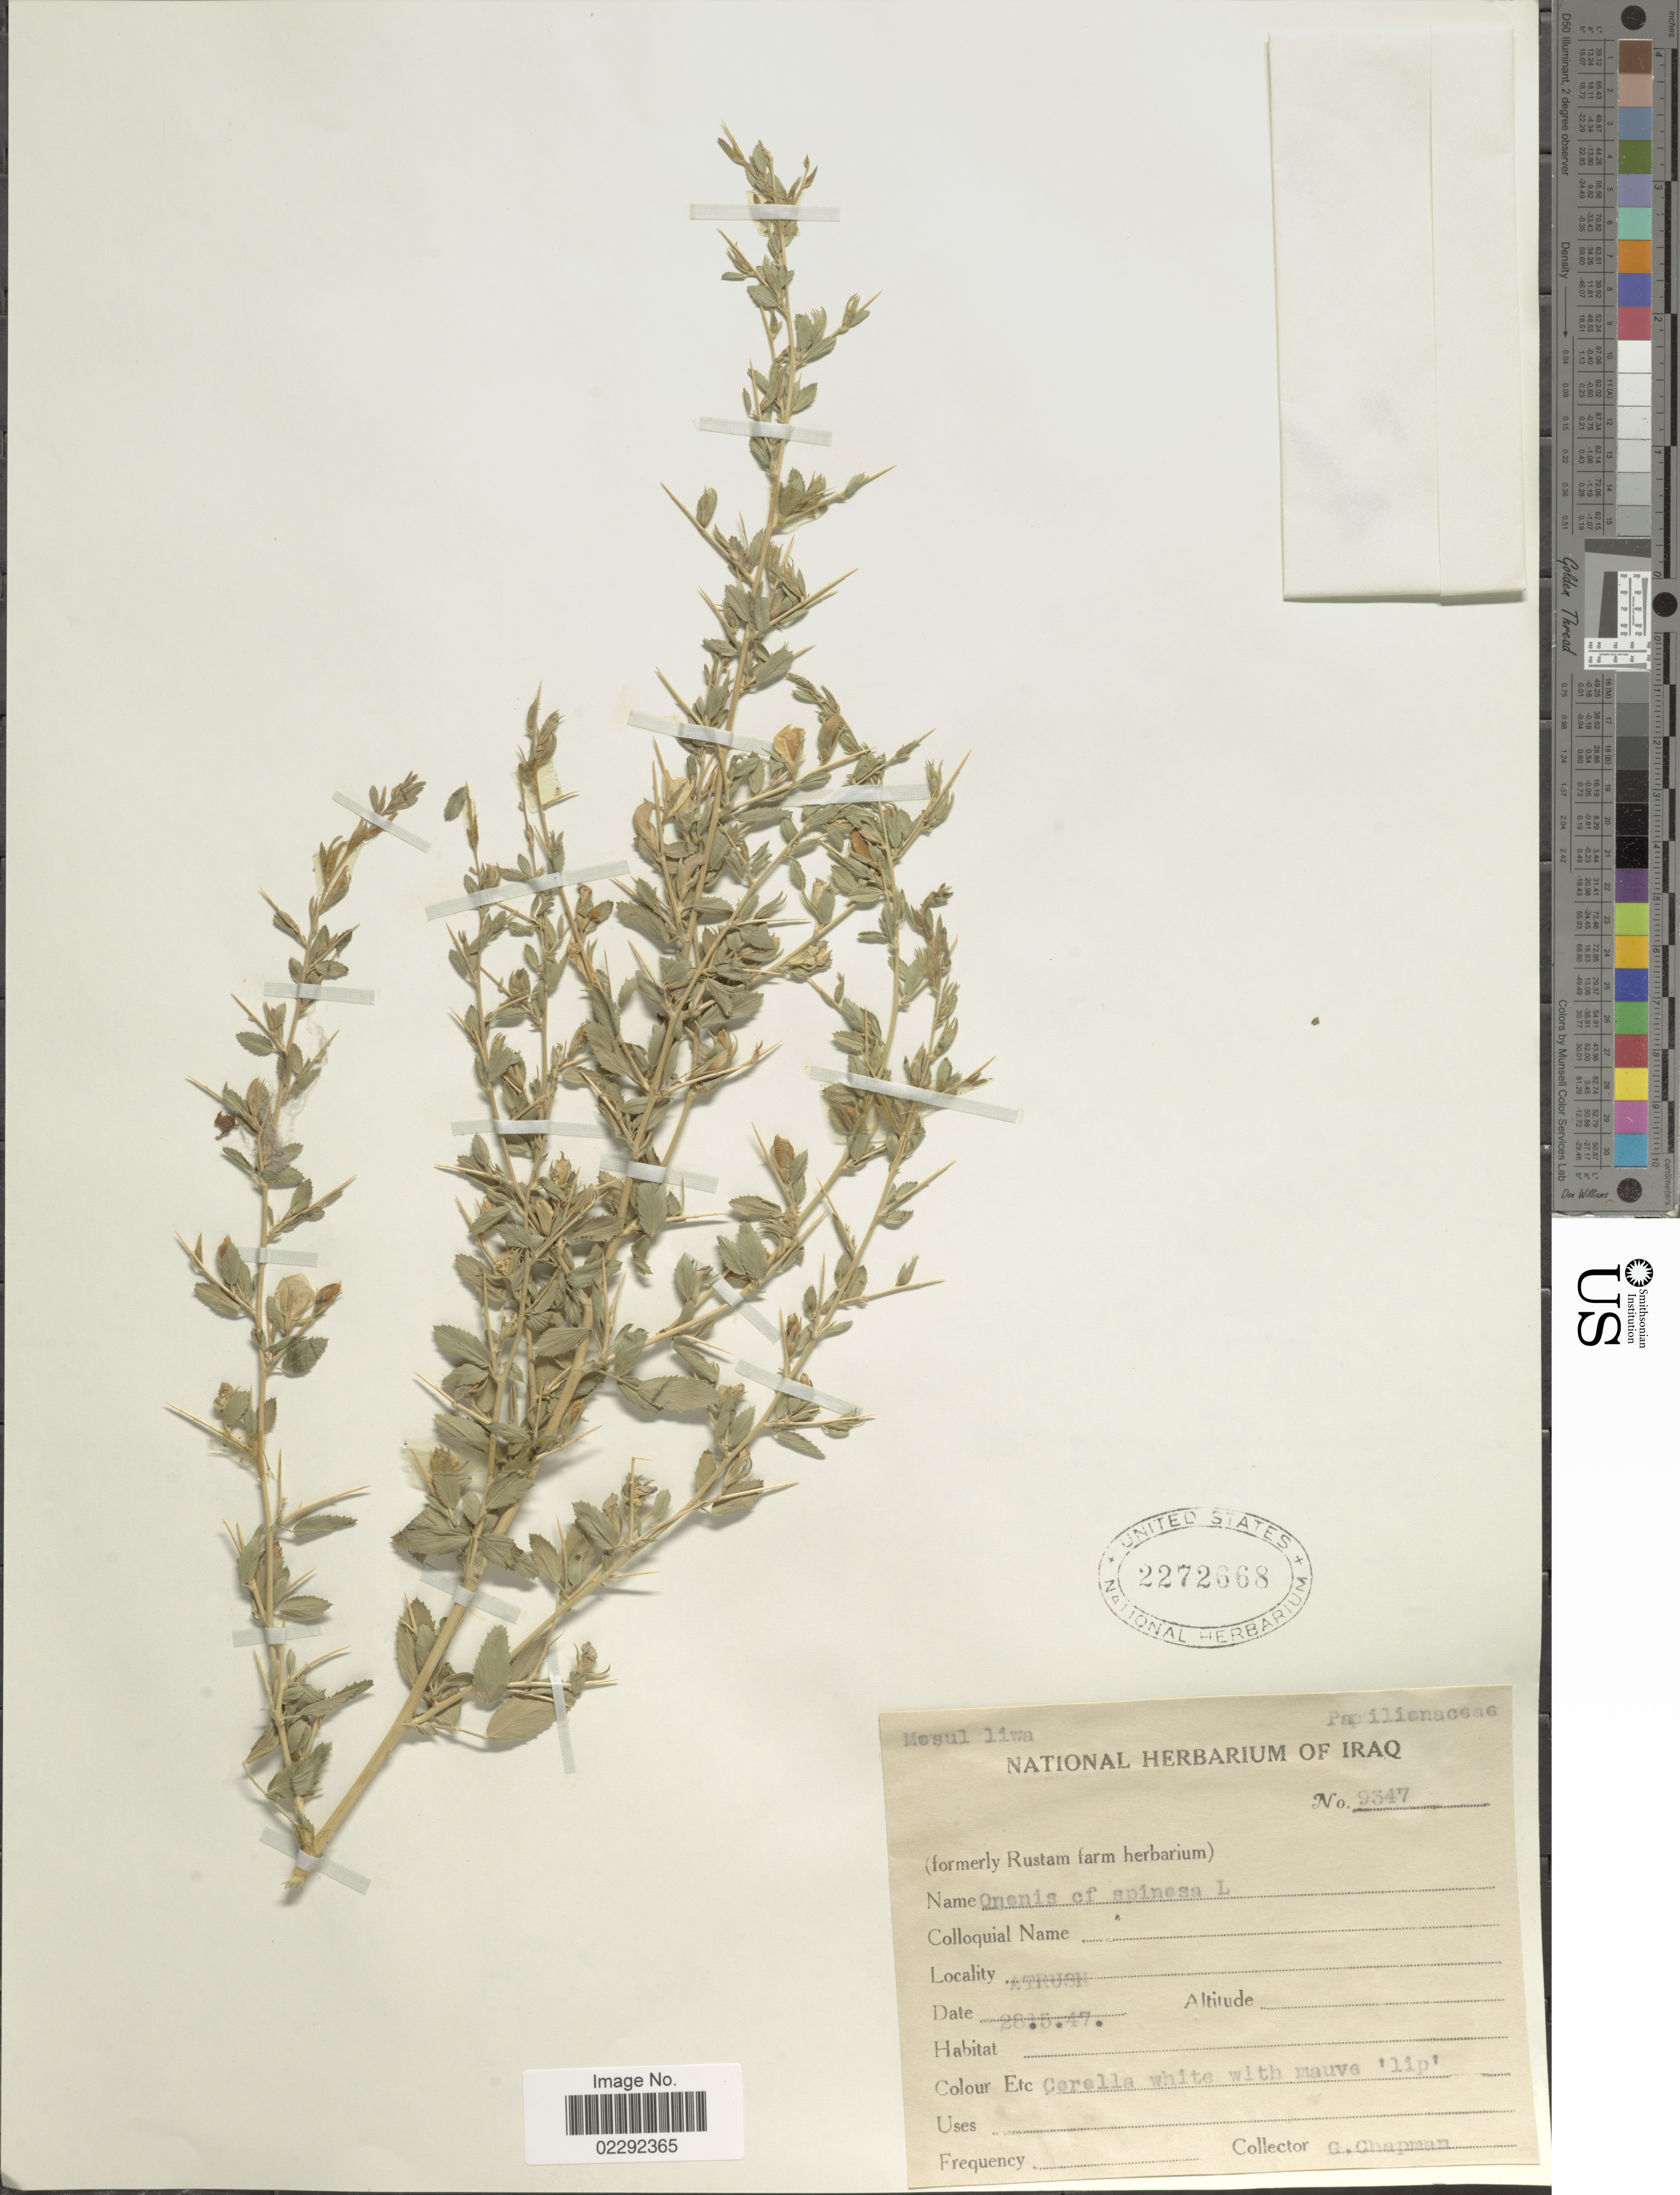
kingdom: Plantae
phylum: Tracheophyta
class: Magnoliopsida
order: Fabales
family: Fabaceae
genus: Ononis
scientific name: Ononis spinosa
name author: L.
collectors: G. S. Chapman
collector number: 9347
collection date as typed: Transcribed d/m/y: 28/5/47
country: Iraq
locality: Mesul liwa. Atrush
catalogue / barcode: US 2272668